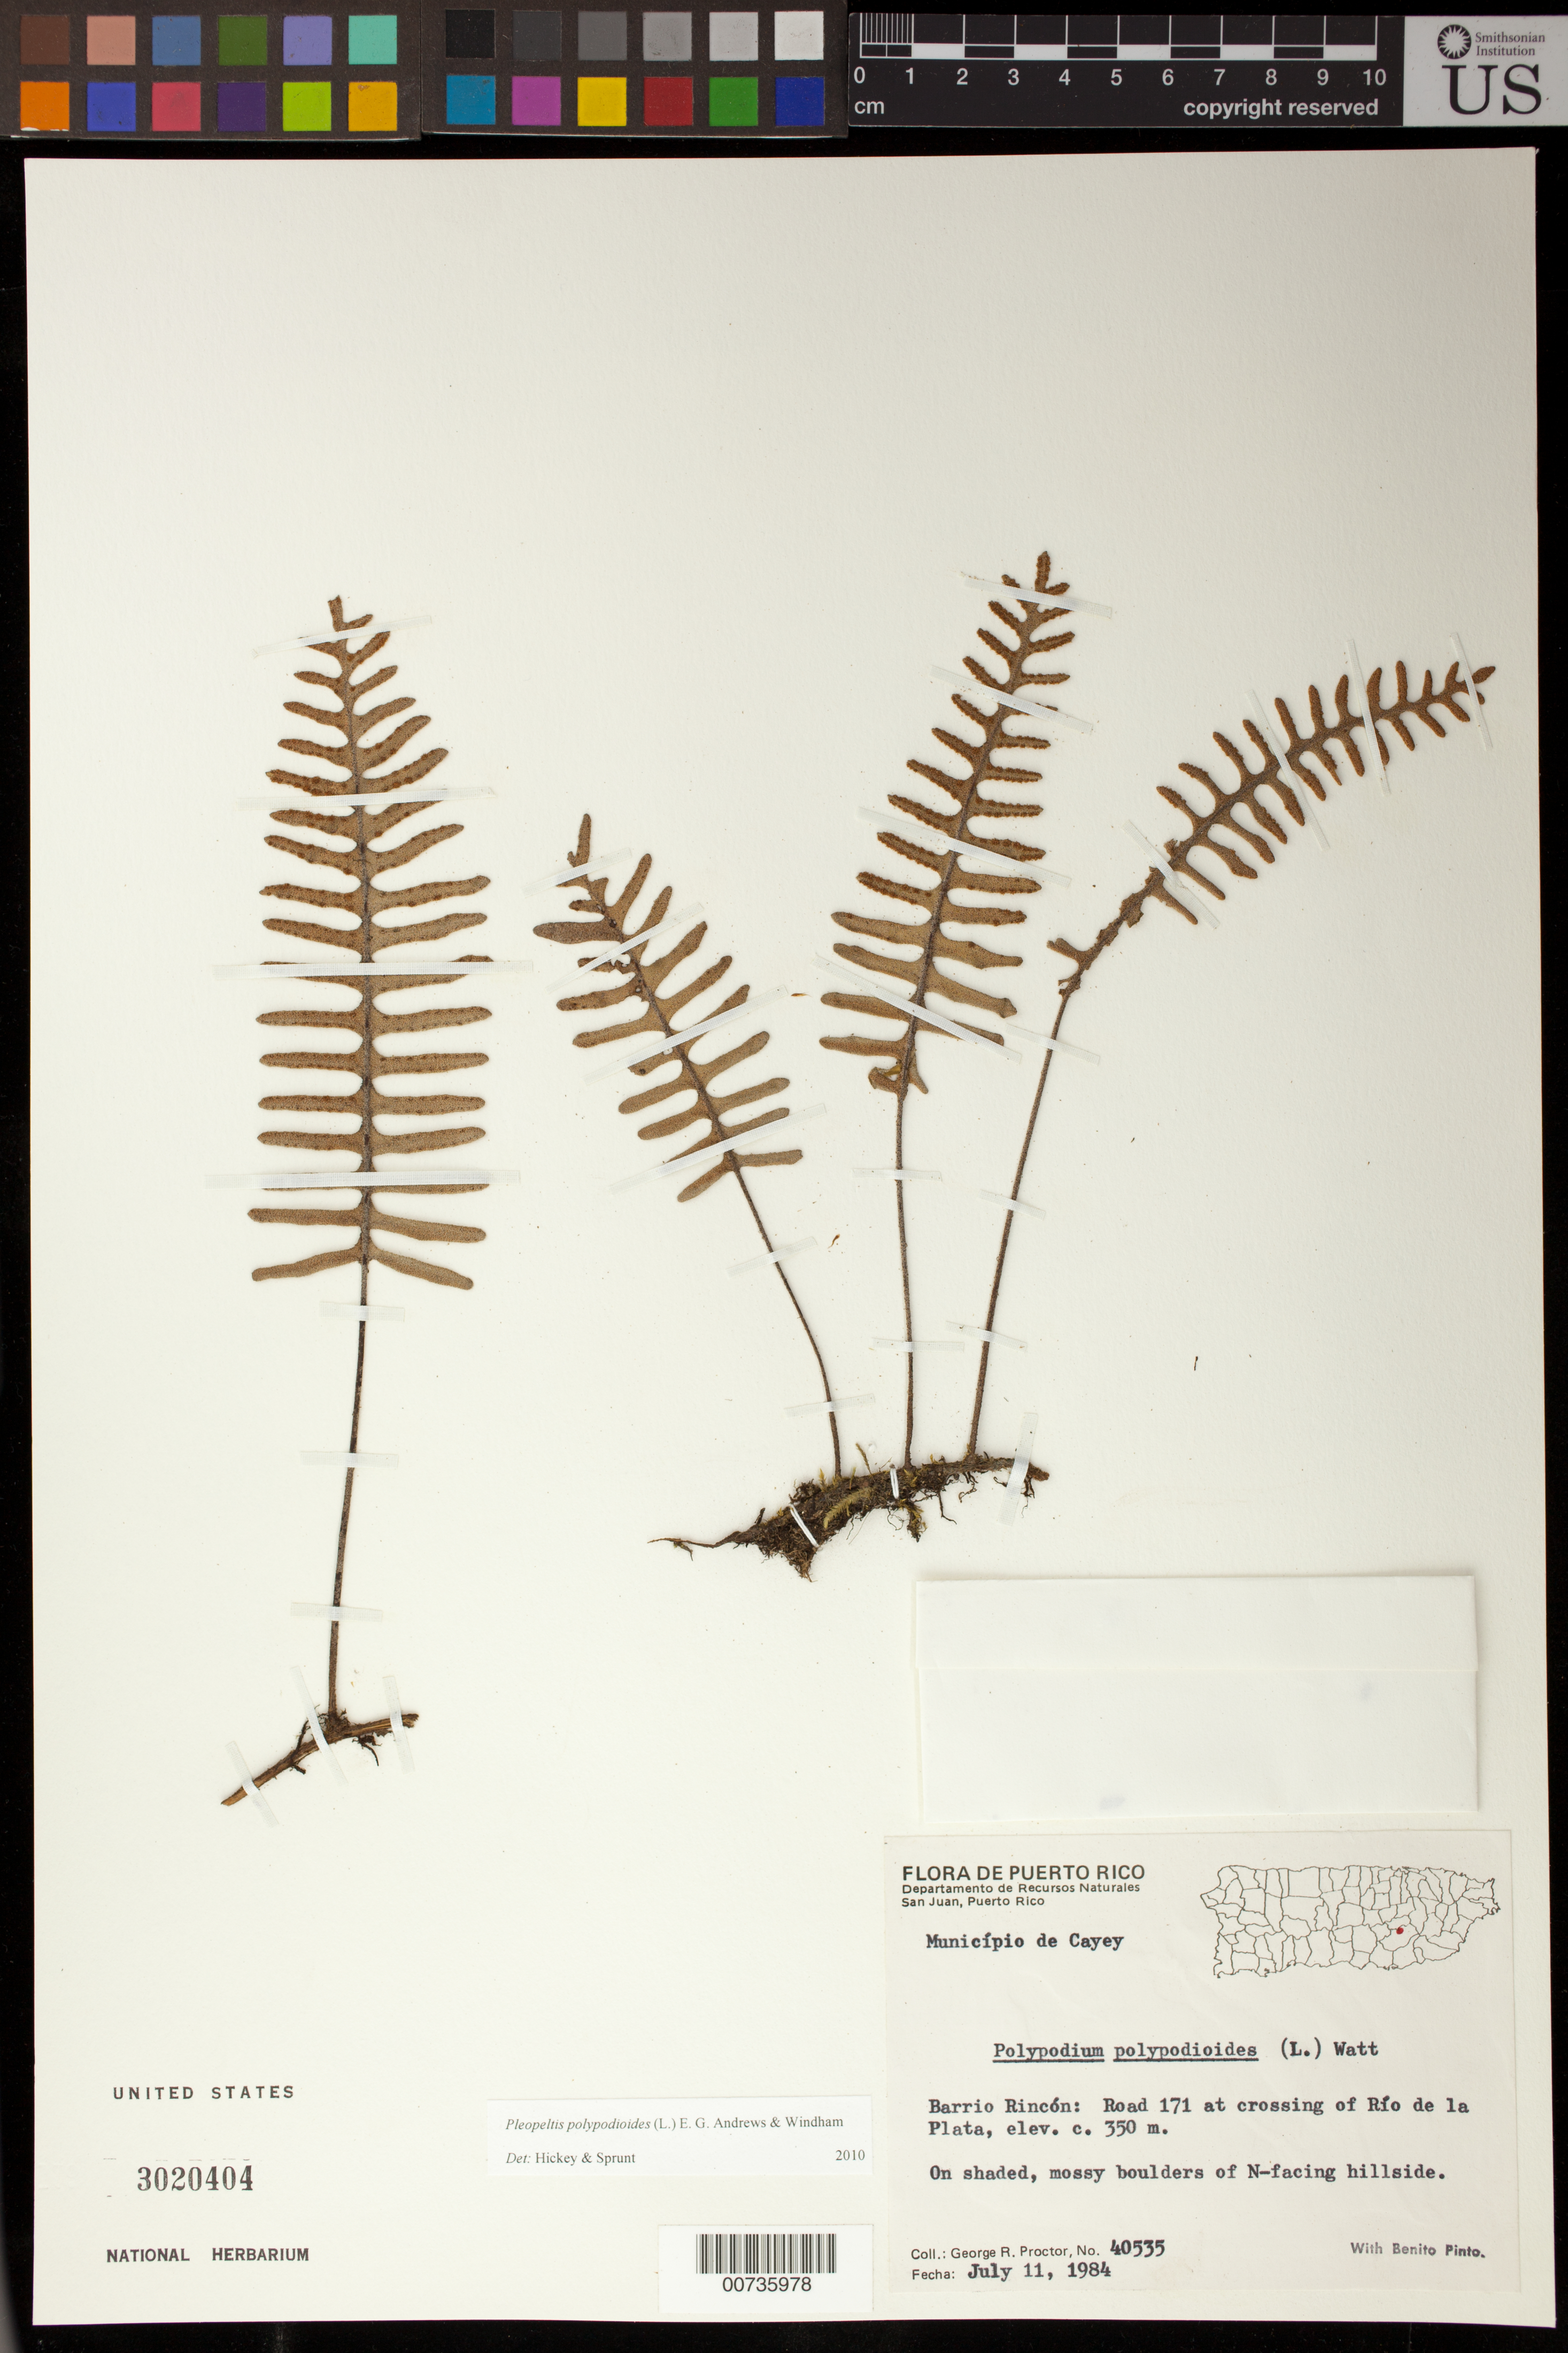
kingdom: Plantae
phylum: Tracheophyta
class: Polypodiopsida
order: Polypodiales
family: Polypodiaceae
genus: Pleopeltis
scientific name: Pleopeltis polypodioides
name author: (L.) E.G. Andrews & Windham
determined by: Hickey, R. J.; Sprunt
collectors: G. R. Proctor & B. Pinto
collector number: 40535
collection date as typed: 11 Jul 1984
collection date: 1984-07-11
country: Puerto Rico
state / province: Cayey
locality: Barrio Rincón: Road 171 at crossing of Río de la Plata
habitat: On shaded, mossy boulders of N facing hillside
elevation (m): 350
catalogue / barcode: US 3020404